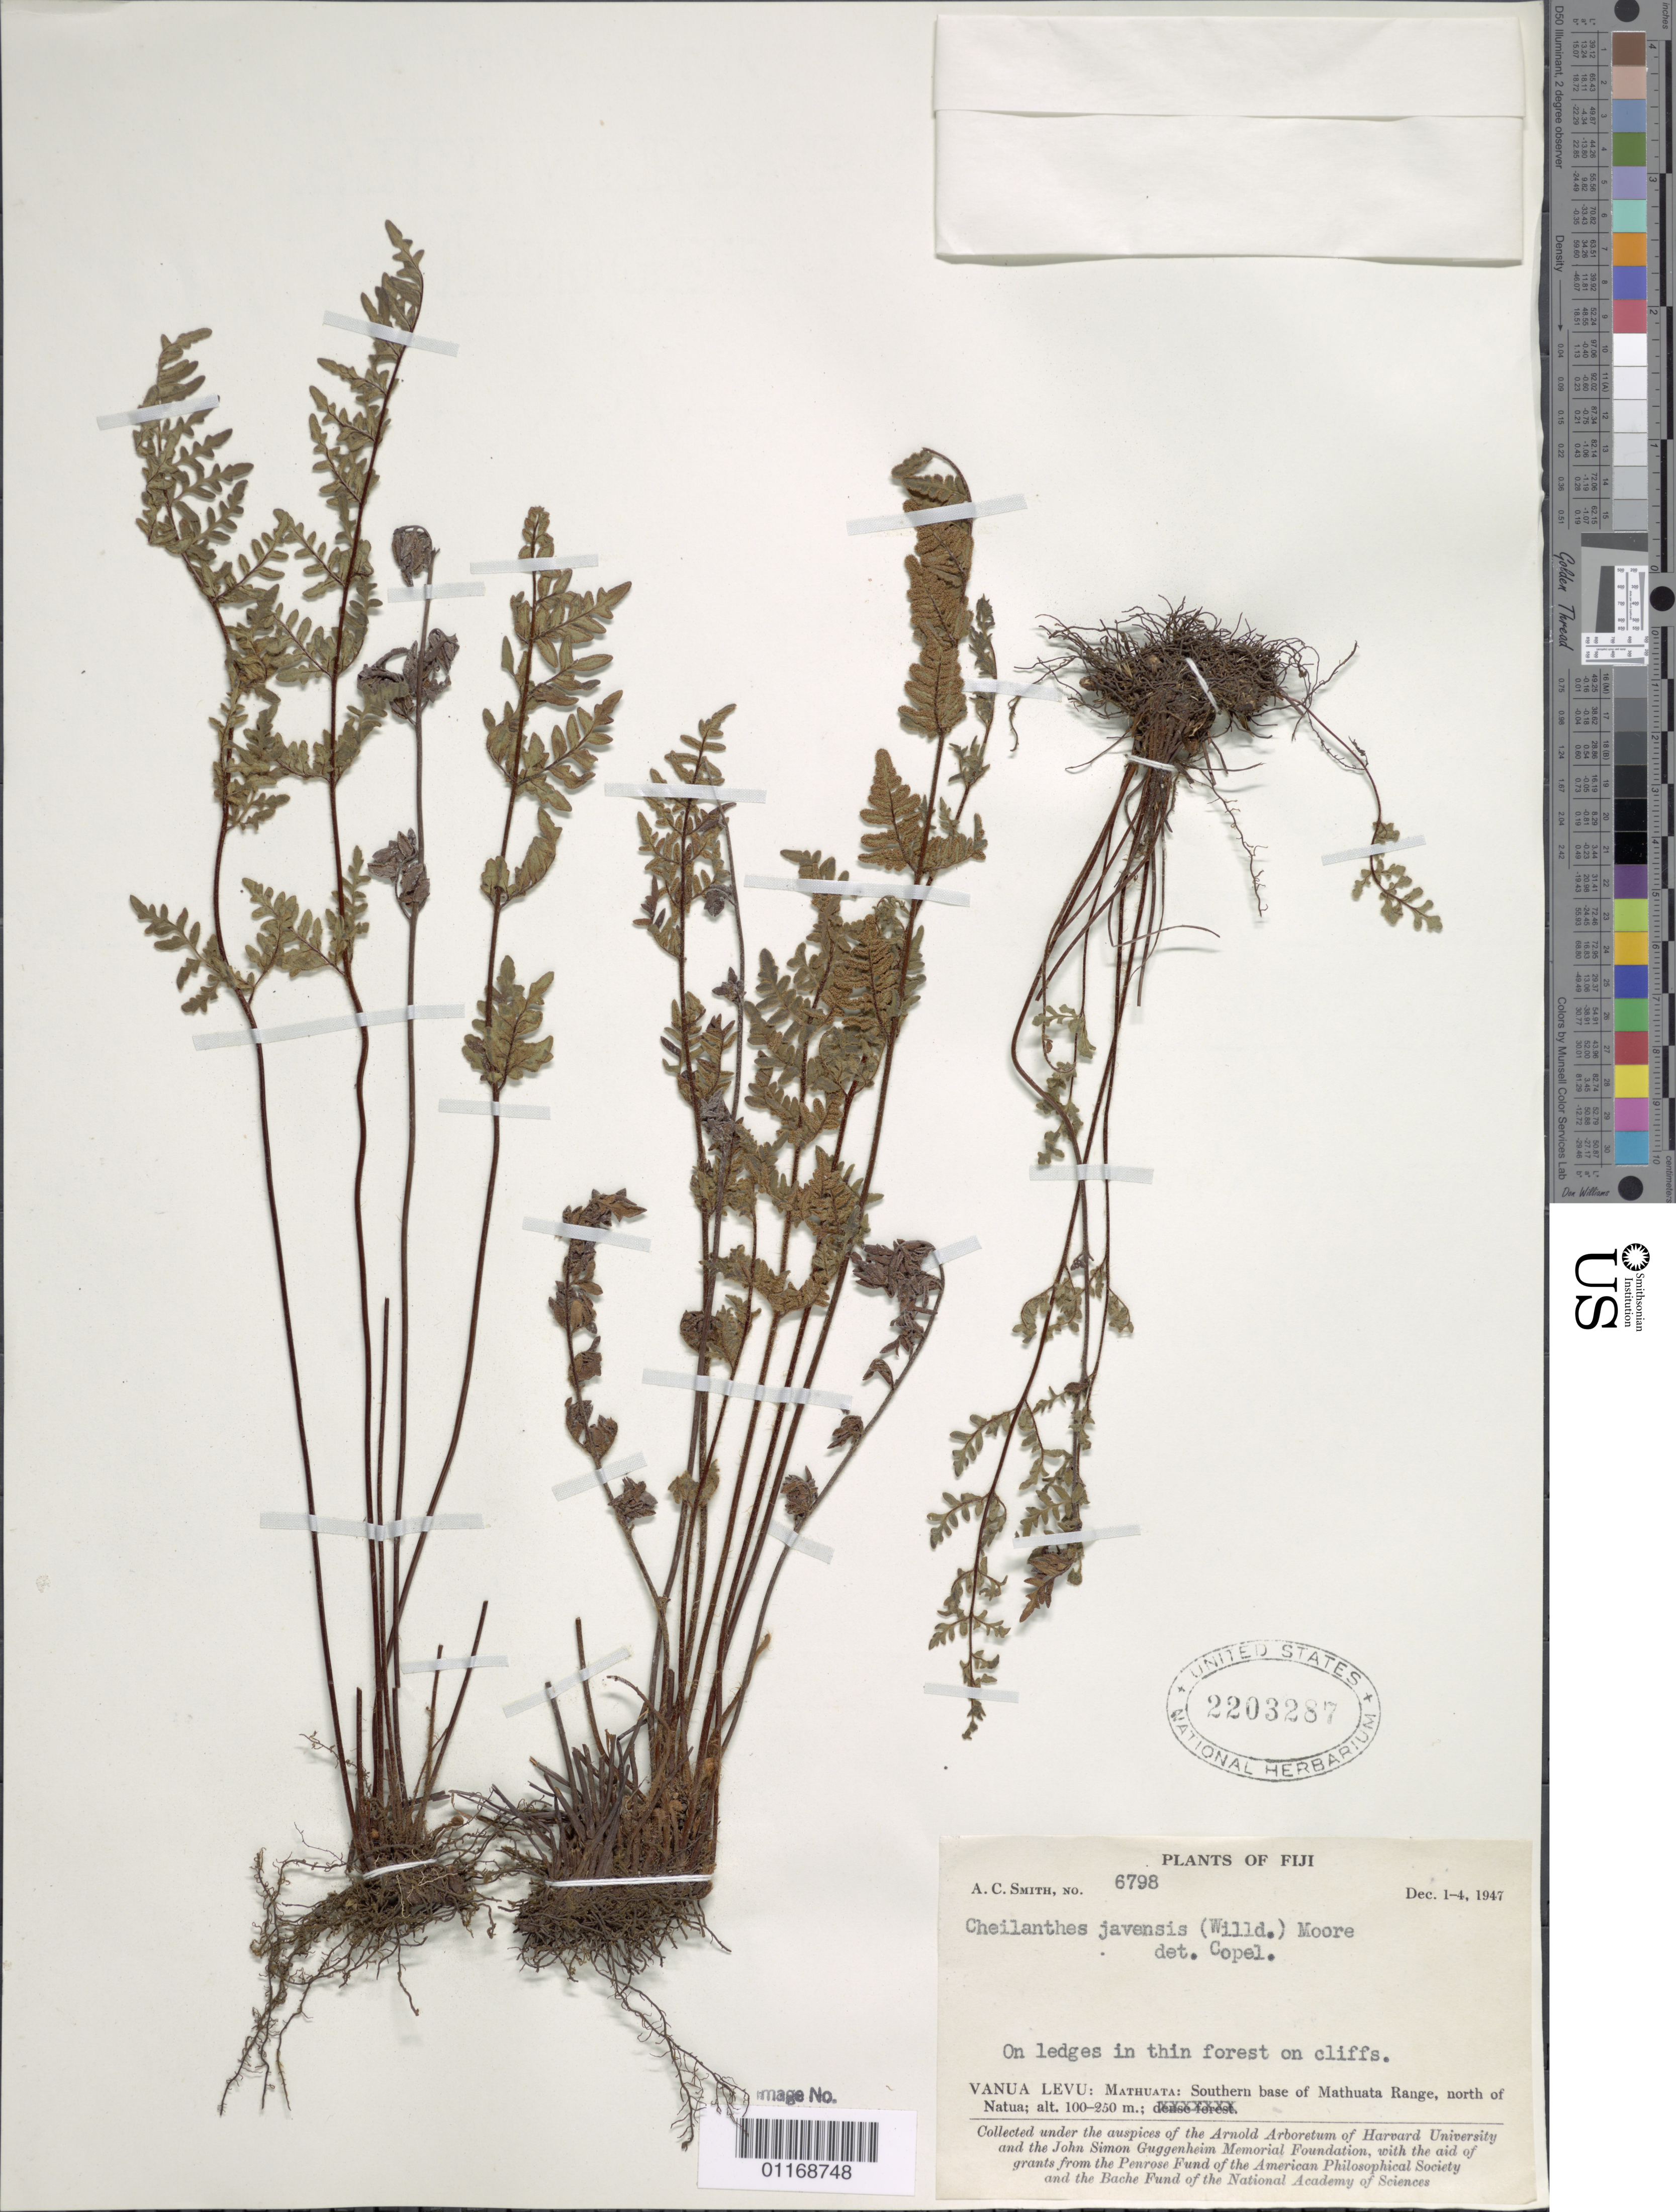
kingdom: Plantae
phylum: Tracheophyta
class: Polypodiopsida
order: Polypodiales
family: Pteridaceae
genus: Cheilanthes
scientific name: Cheilanthes javensis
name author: (Willd.) T. Moore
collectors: A. C. Smith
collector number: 6798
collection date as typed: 01 Dec 1947 to 04 Dec 1947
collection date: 1947-12-01/1947-12-04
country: Fiji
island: Vanua Levu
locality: Vanua Levu: Mathuata: Southern base of Mathuata Range, north of Natua.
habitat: On ledges in thin forest on cliffs.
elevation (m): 100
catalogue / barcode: US 2203287